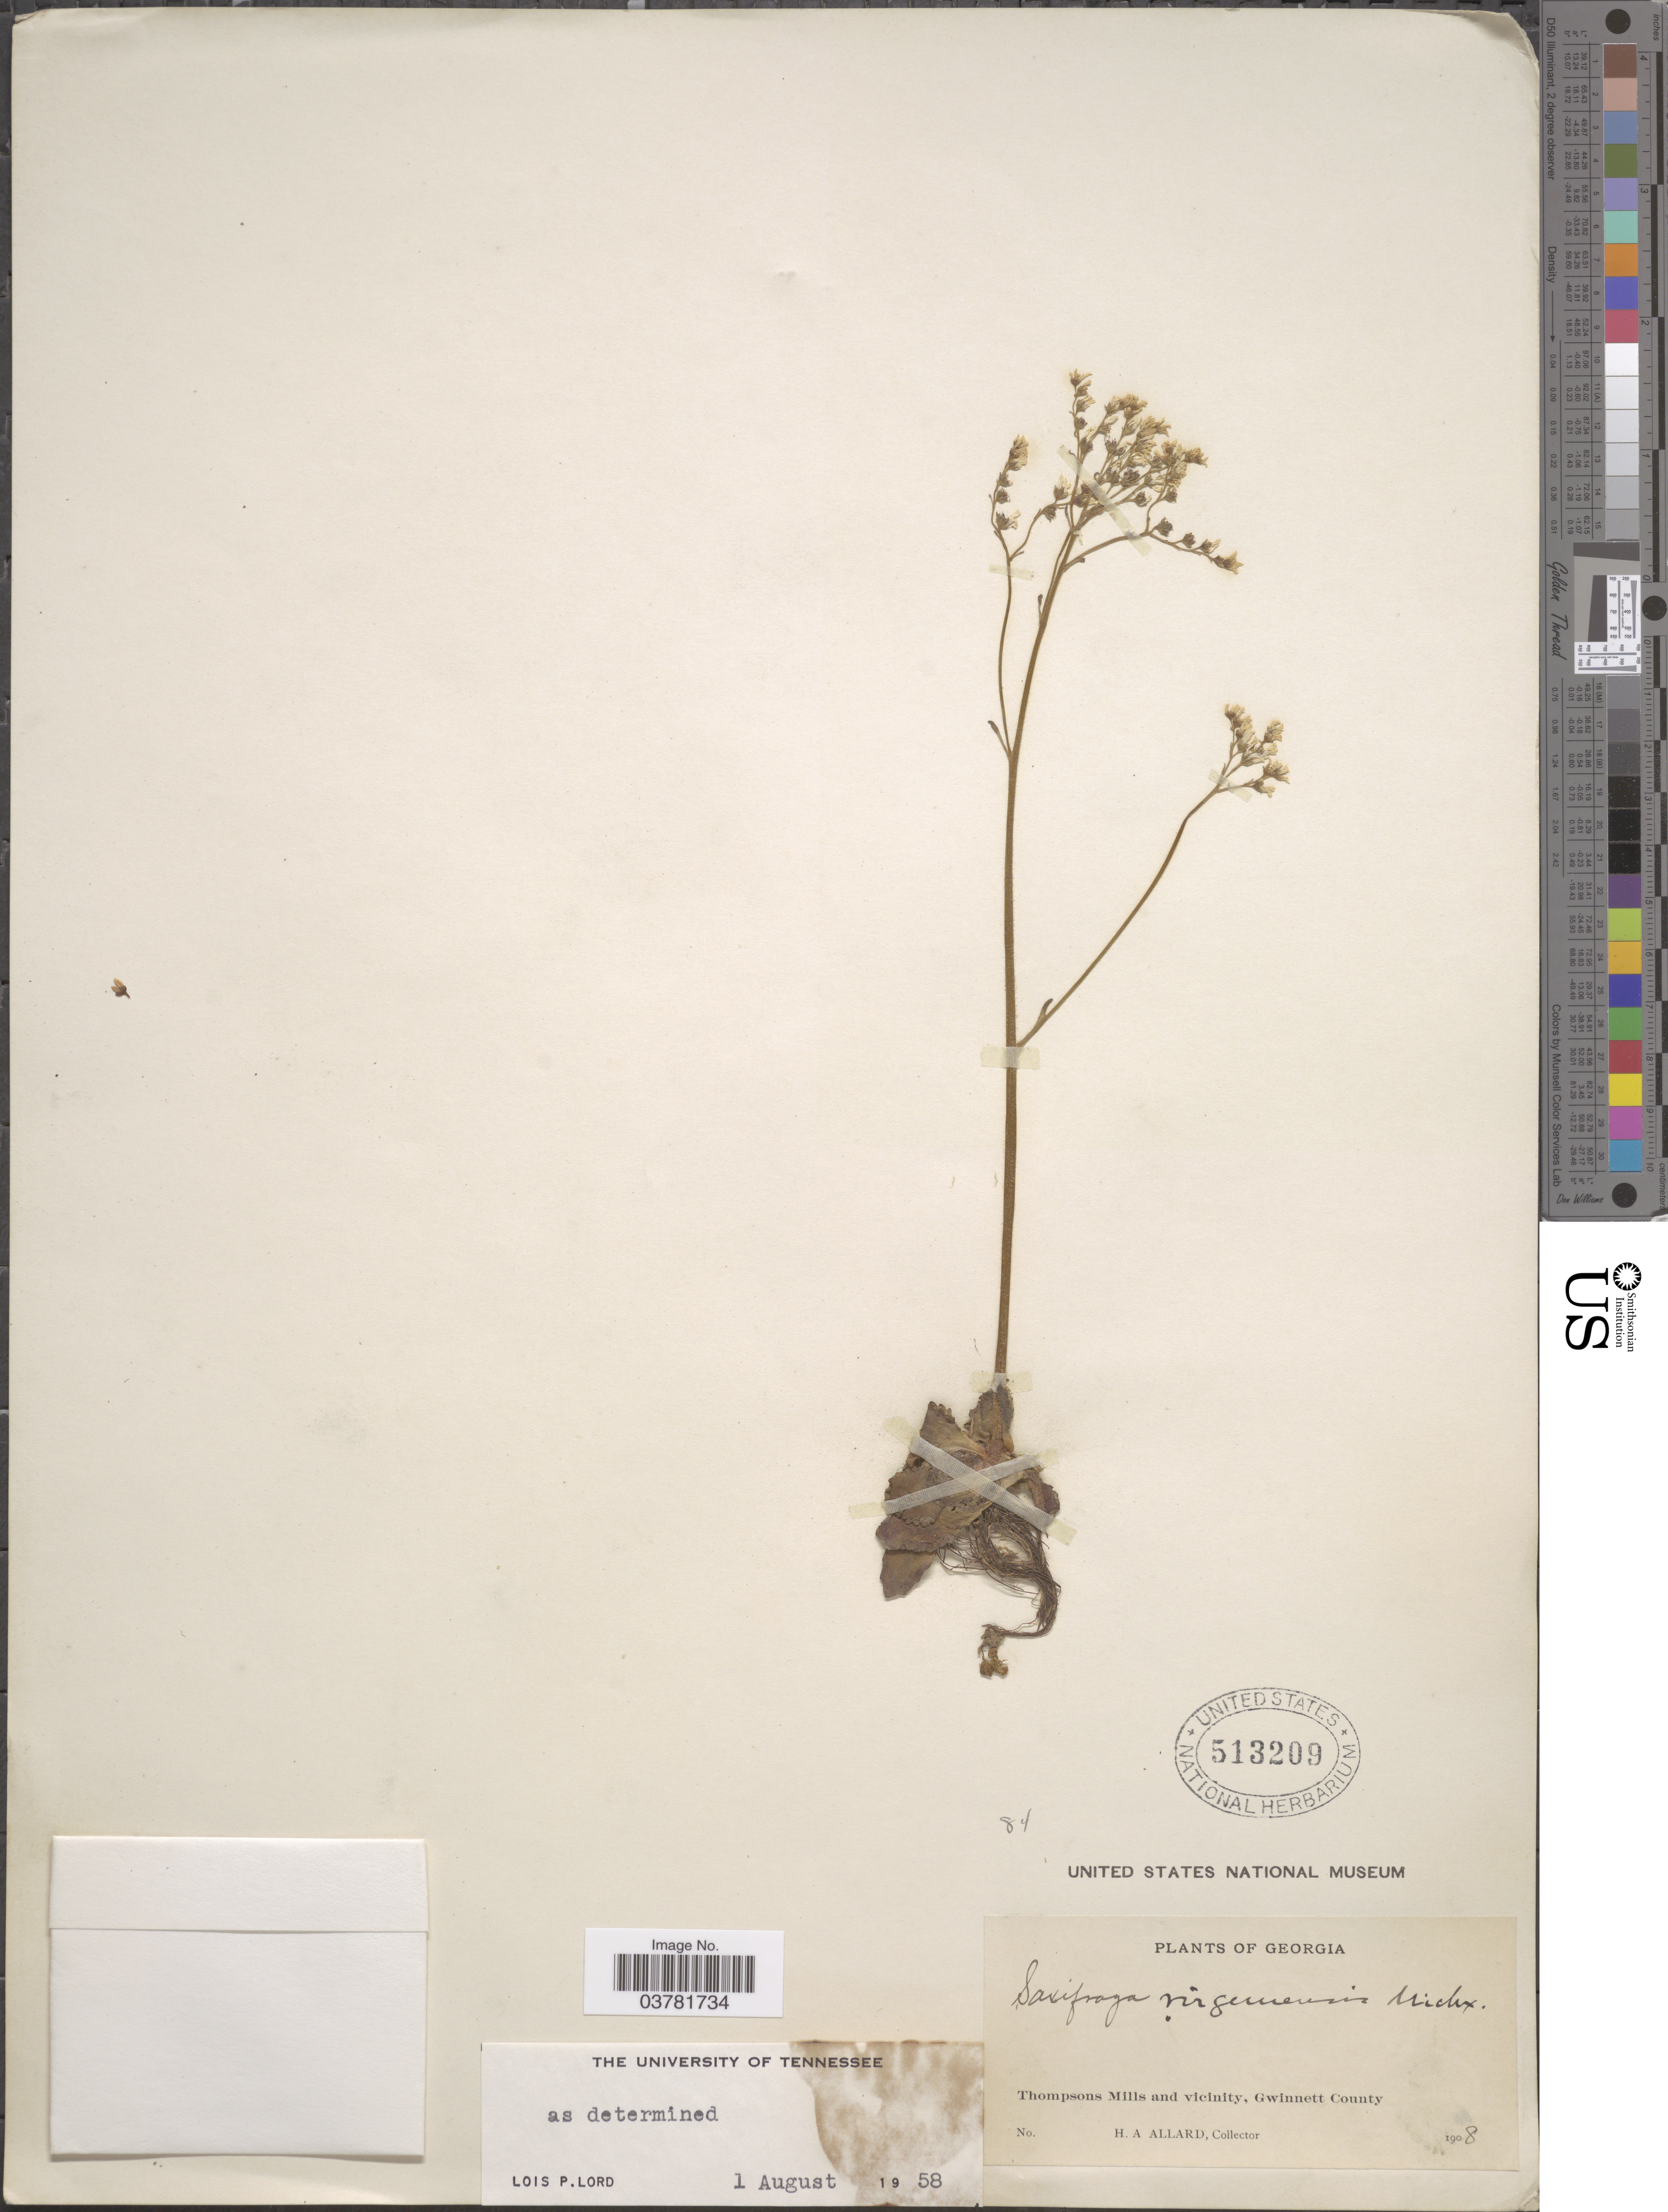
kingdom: Plantae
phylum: Tracheophyta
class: Magnoliopsida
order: Saxifragales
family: Saxifragaceae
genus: Micranthes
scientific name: Micranthes virginiensis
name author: (Michx.) Small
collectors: H. A. Allard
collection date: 1908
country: United States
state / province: Georgia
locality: Thompsons Mills and vicinity, Gwinnett County.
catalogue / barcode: US 513209